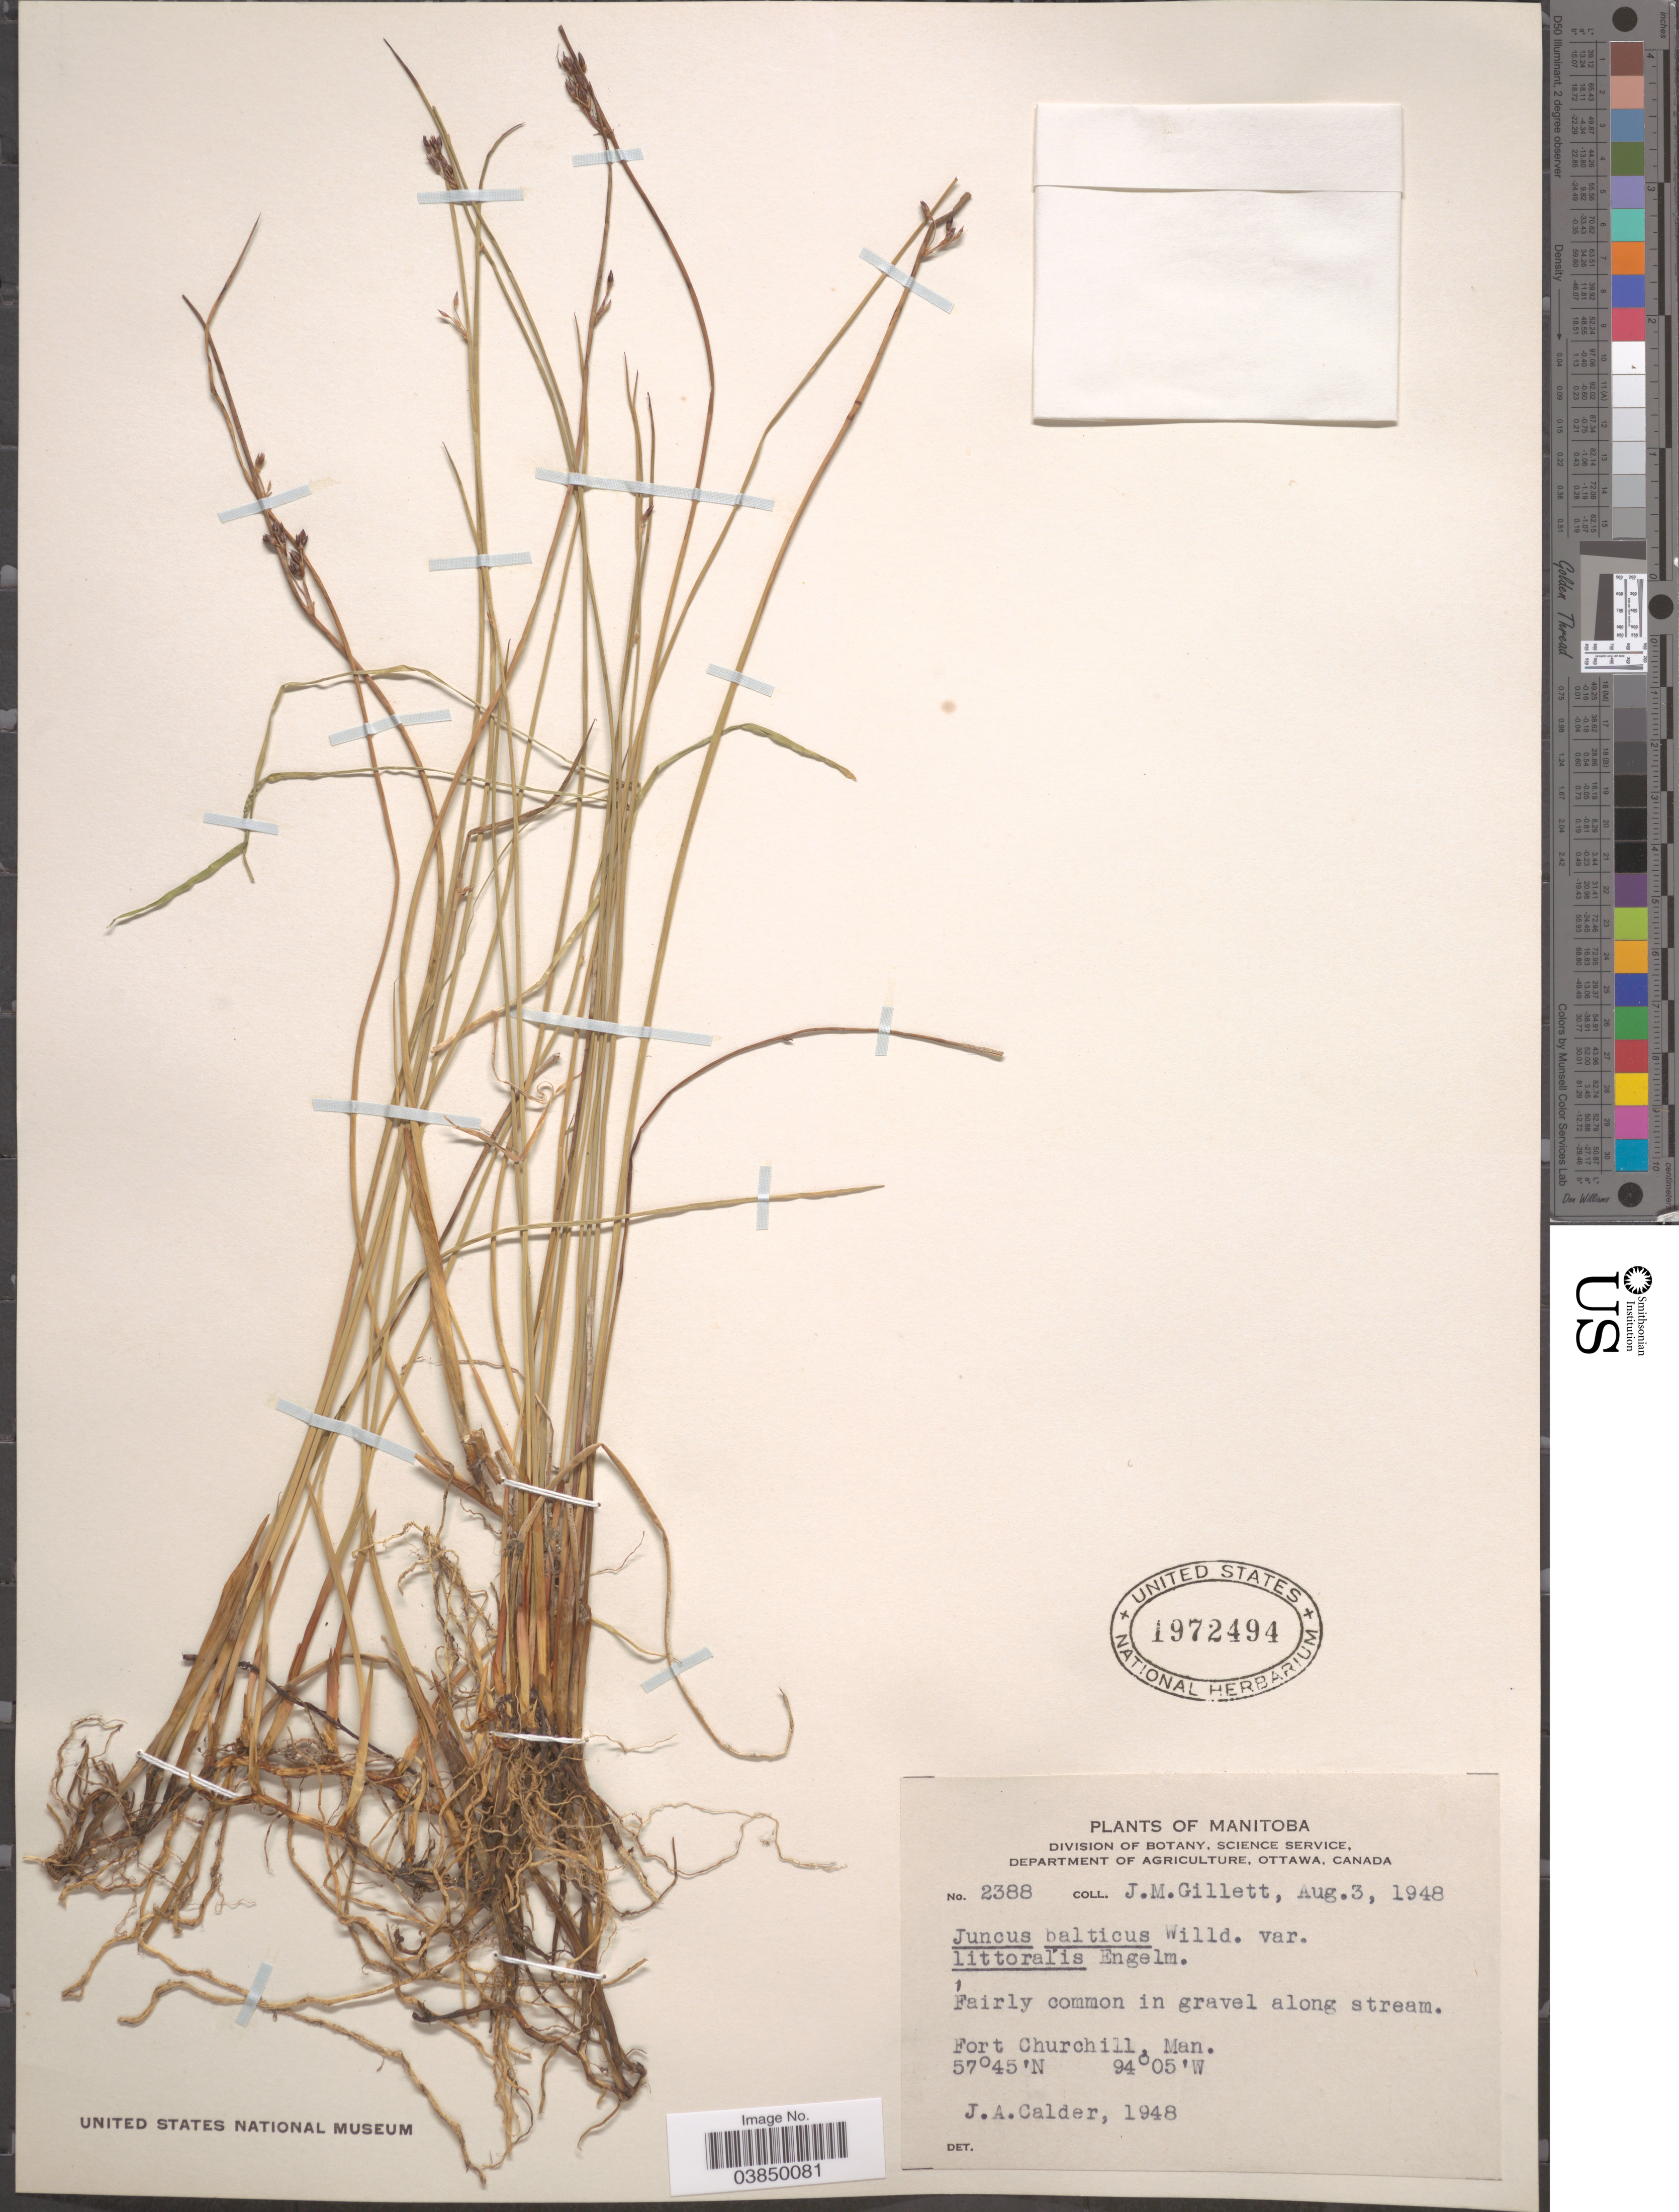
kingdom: Plantae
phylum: Tracheophyta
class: Liliopsida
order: Poales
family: Juncaceae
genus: Juncus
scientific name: Juncus balticus var. littoralis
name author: Engelm.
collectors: J. M. Gillett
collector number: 2388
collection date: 1948-08-03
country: Canada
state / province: Manitoba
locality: Fort Churchill.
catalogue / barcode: US 1972494